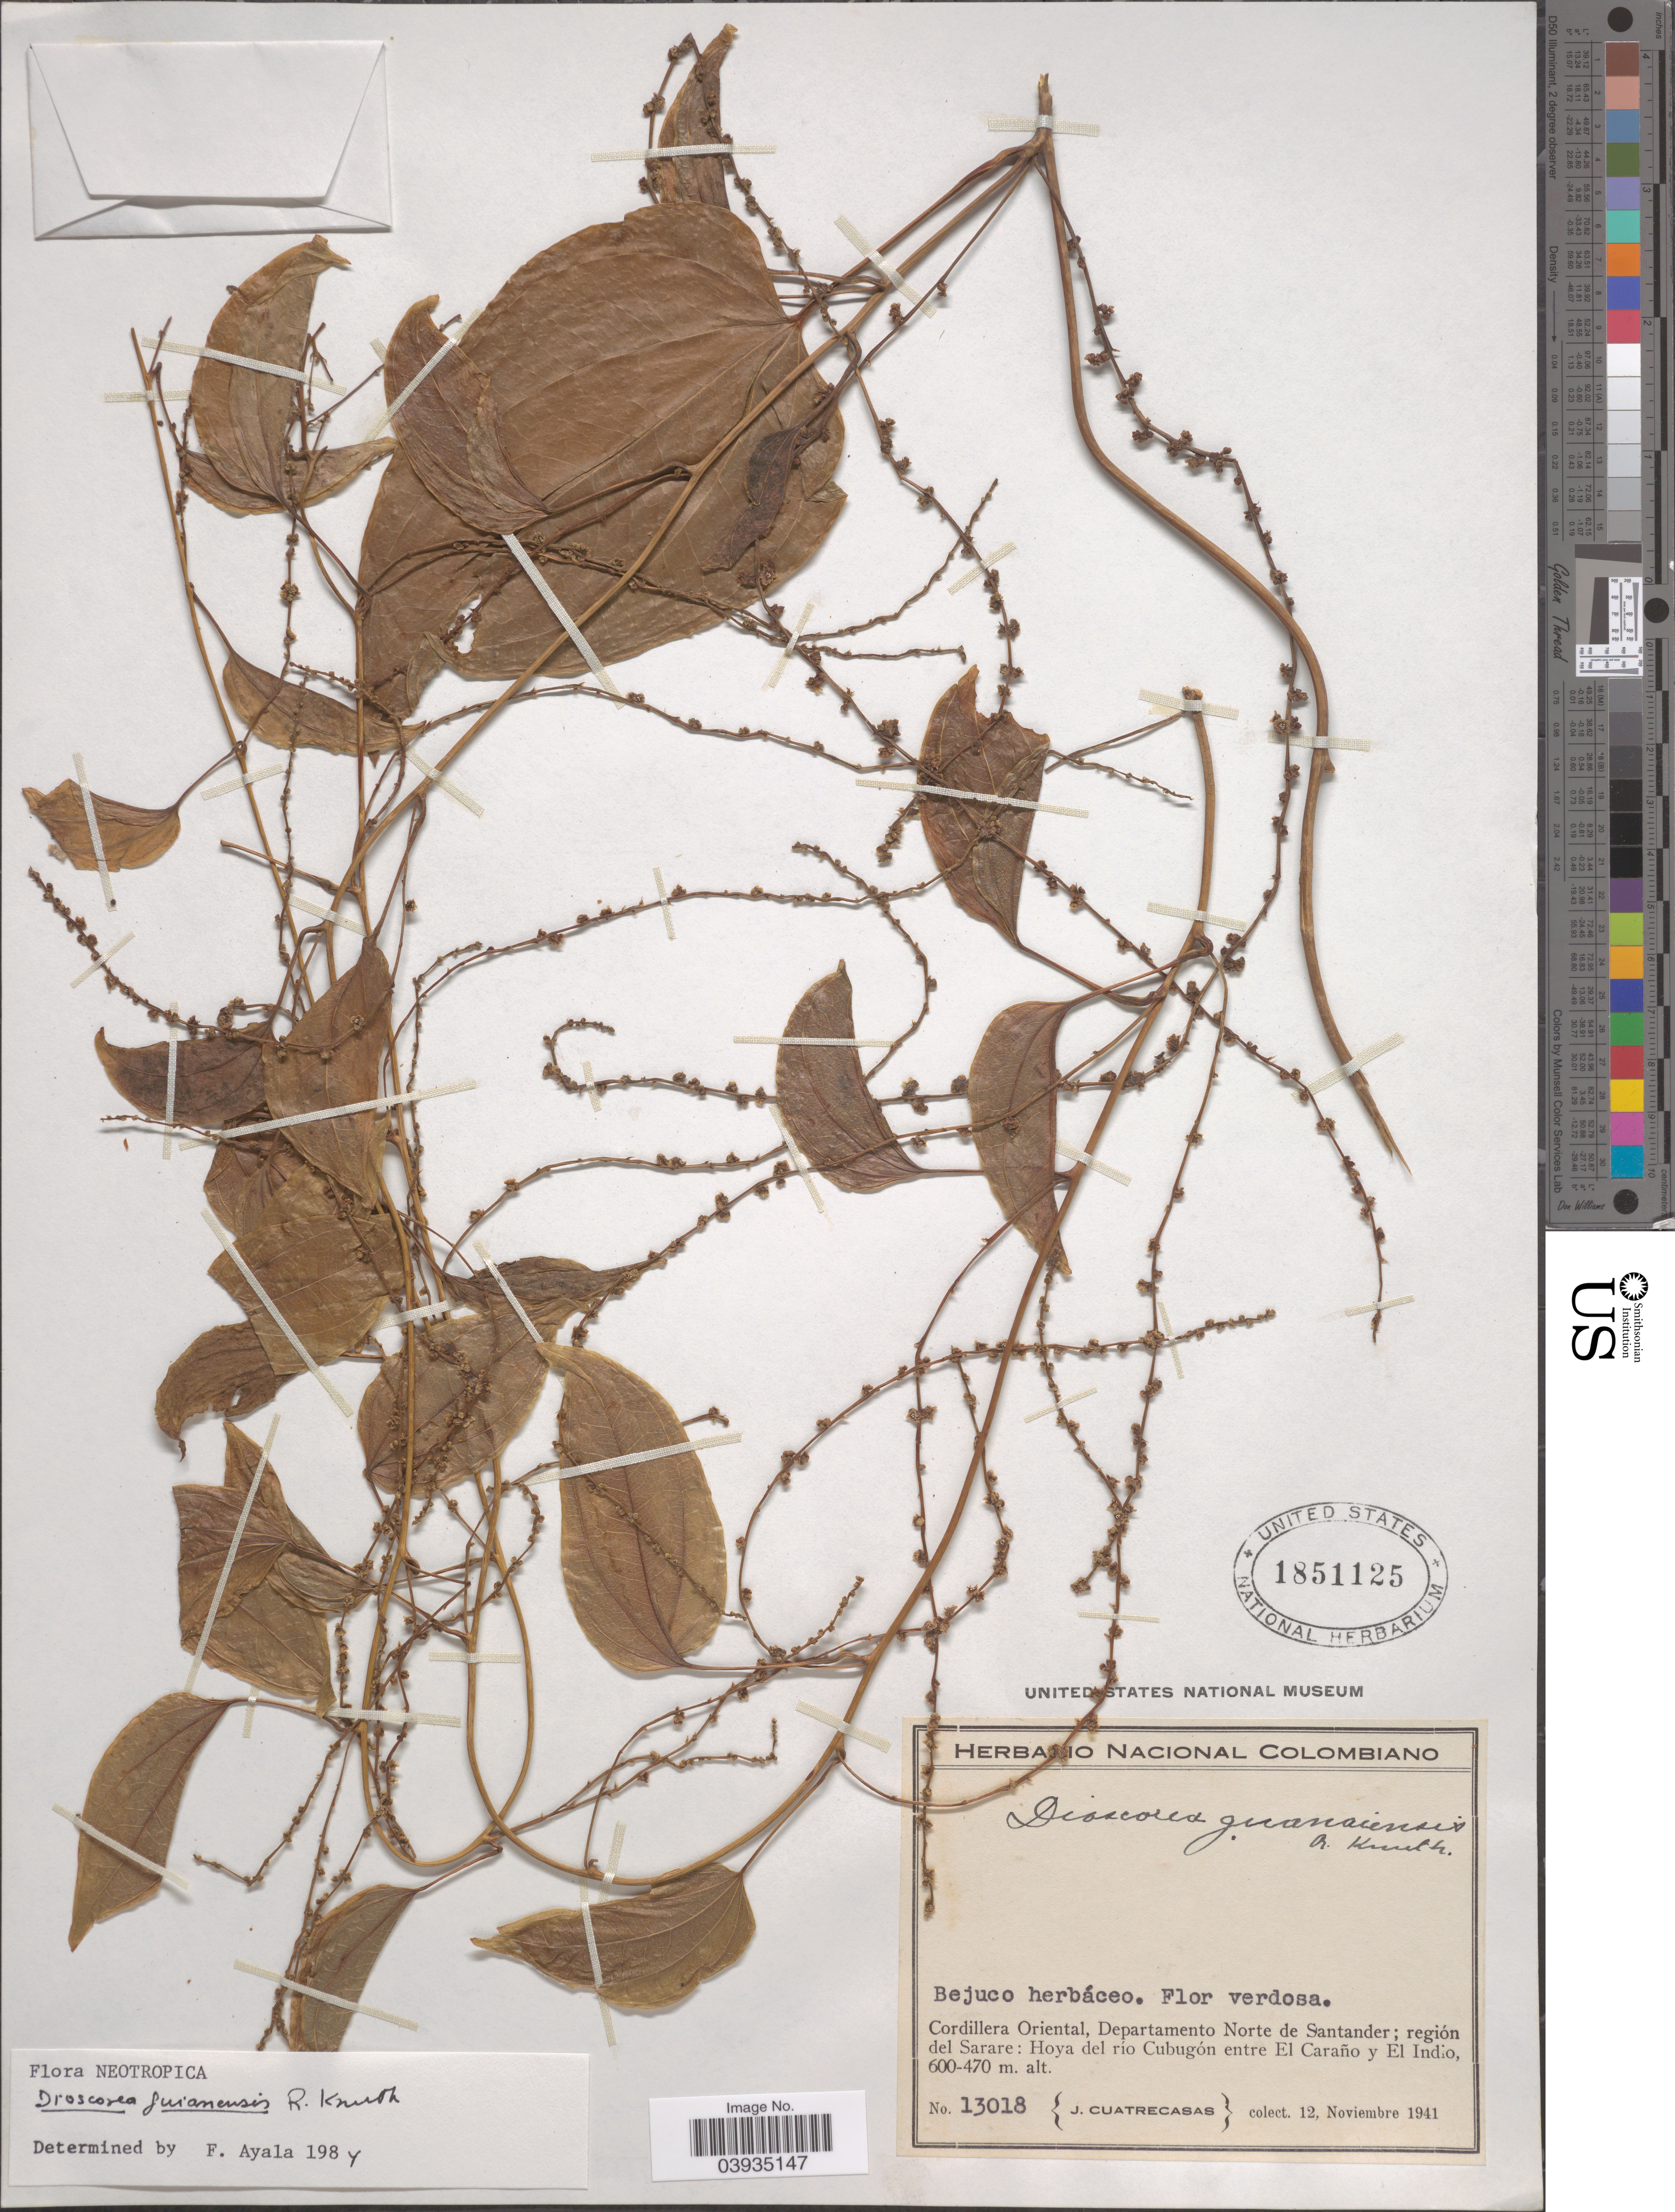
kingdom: Plantae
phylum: Tracheophyta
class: Liliopsida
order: Dioscoreales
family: Dioscoreaceae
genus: Dioscorea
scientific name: Dioscorea guianensis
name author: R. Knuth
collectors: J. Cuatrecasas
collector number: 13018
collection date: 1941-11-12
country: Colombia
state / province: Norte de Santander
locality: Cordillera Oriental, Departamento Norte de Santander; región del Sarare: Hoya del río Cubugón entre El Caraño y El Indio.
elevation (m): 470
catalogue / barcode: US 1851125